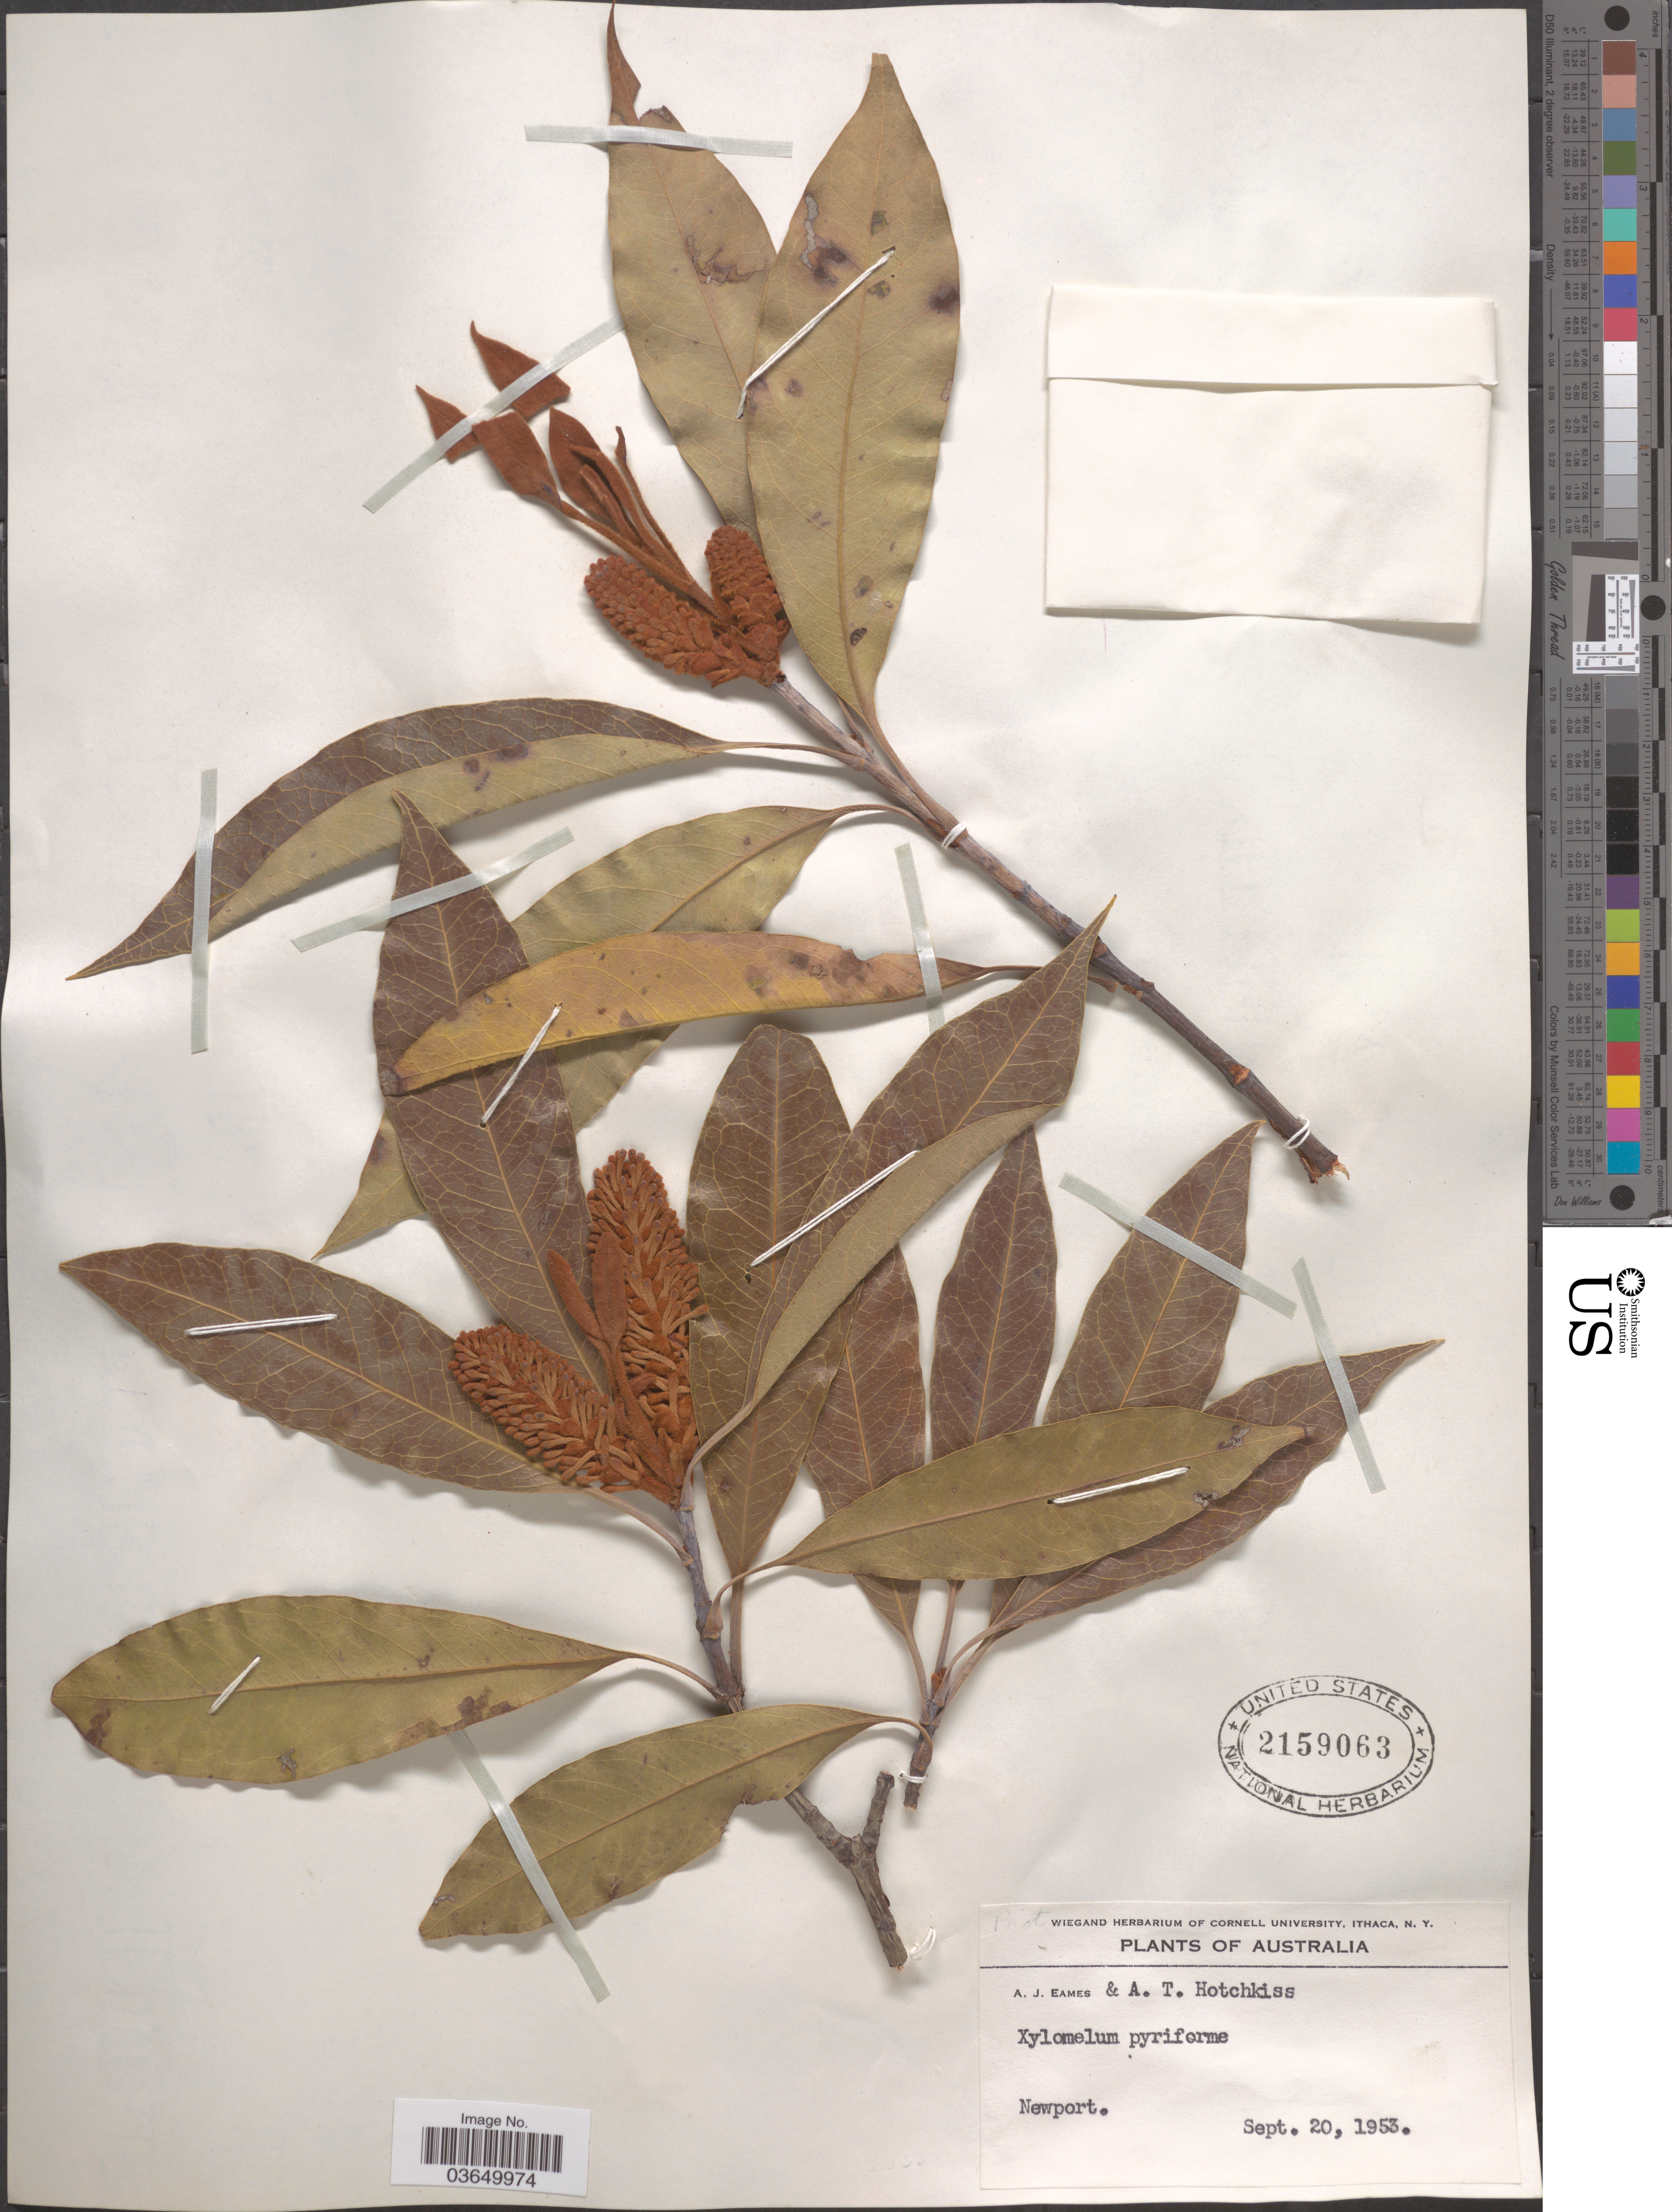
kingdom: Plantae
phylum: Tracheophyta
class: Magnoliopsida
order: Proteales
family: Proteaceae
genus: Xylomelum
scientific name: Xylomelum sp.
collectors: A. J. Eames & A. Hotchkiss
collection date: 1953-09-20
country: Australia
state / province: New South Wales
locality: Newport.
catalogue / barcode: US 2159063